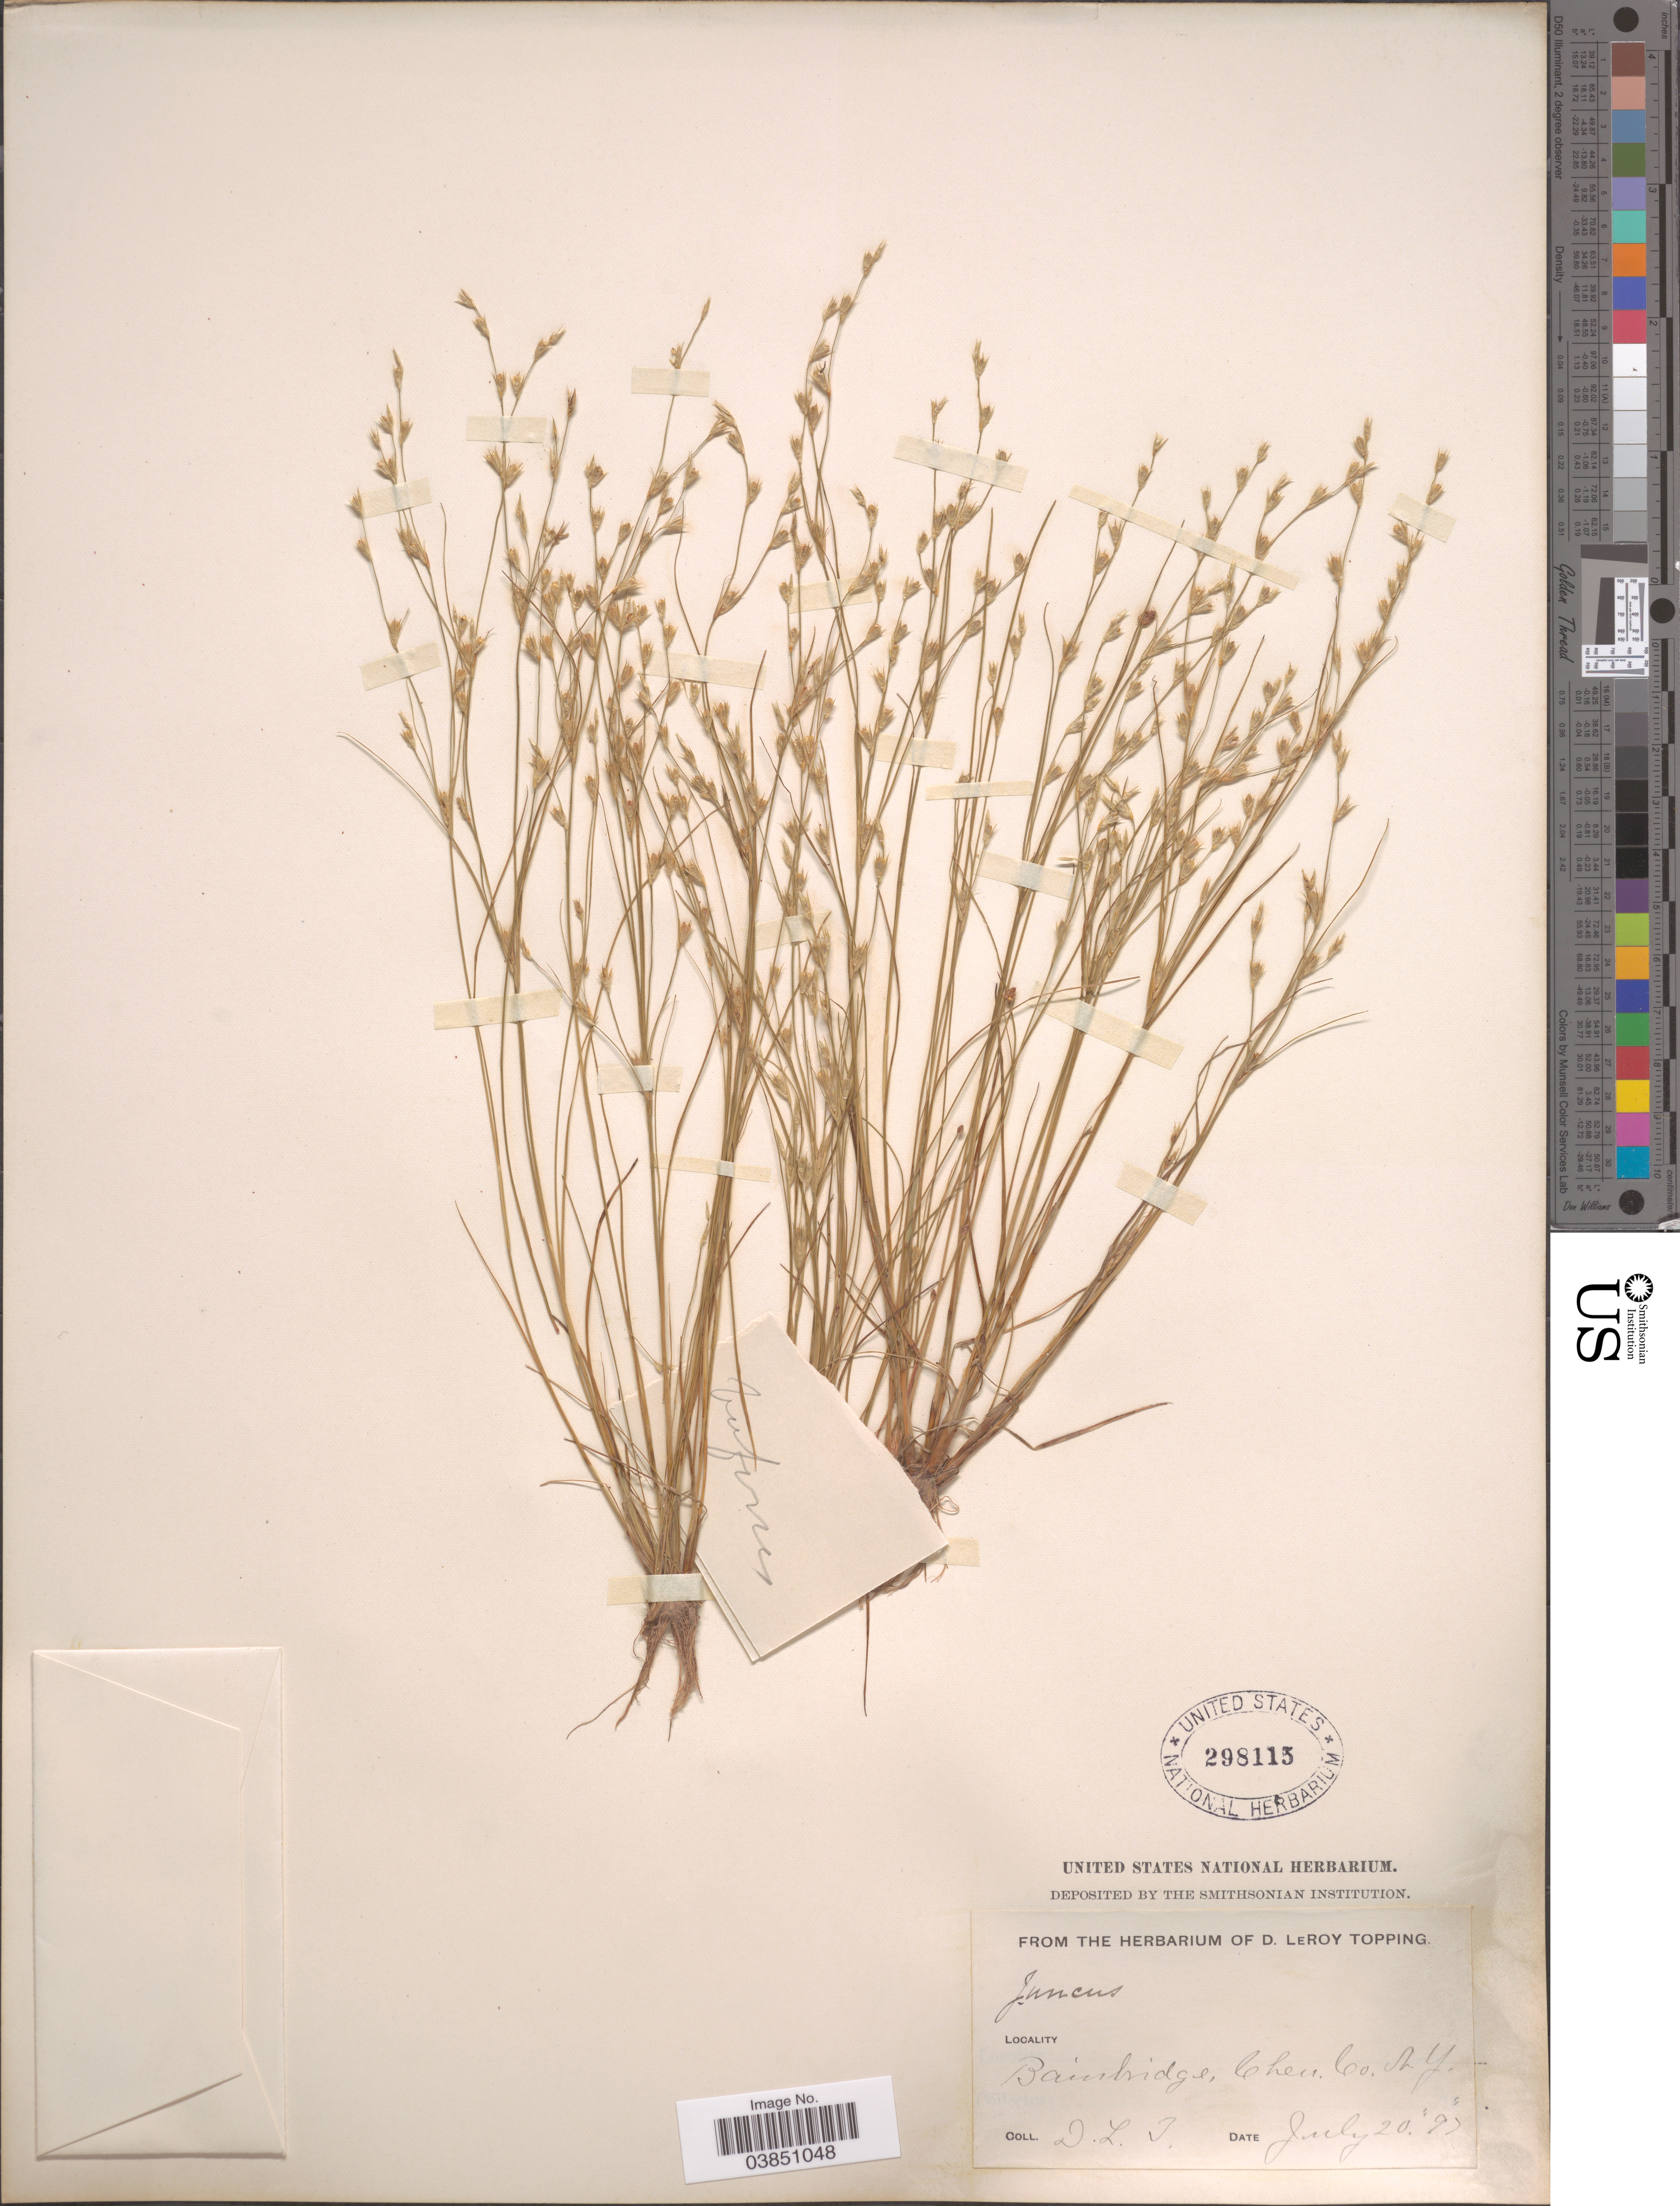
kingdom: Plantae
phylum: Tracheophyta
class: Liliopsida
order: Poales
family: Juncaceae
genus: Juncus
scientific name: Juncus bufonius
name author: L.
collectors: D. L. Topping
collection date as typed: Transcribed d/m/y: 20/7/97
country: United States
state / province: New York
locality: Bainbridge, Chen. Co.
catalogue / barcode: US 298113